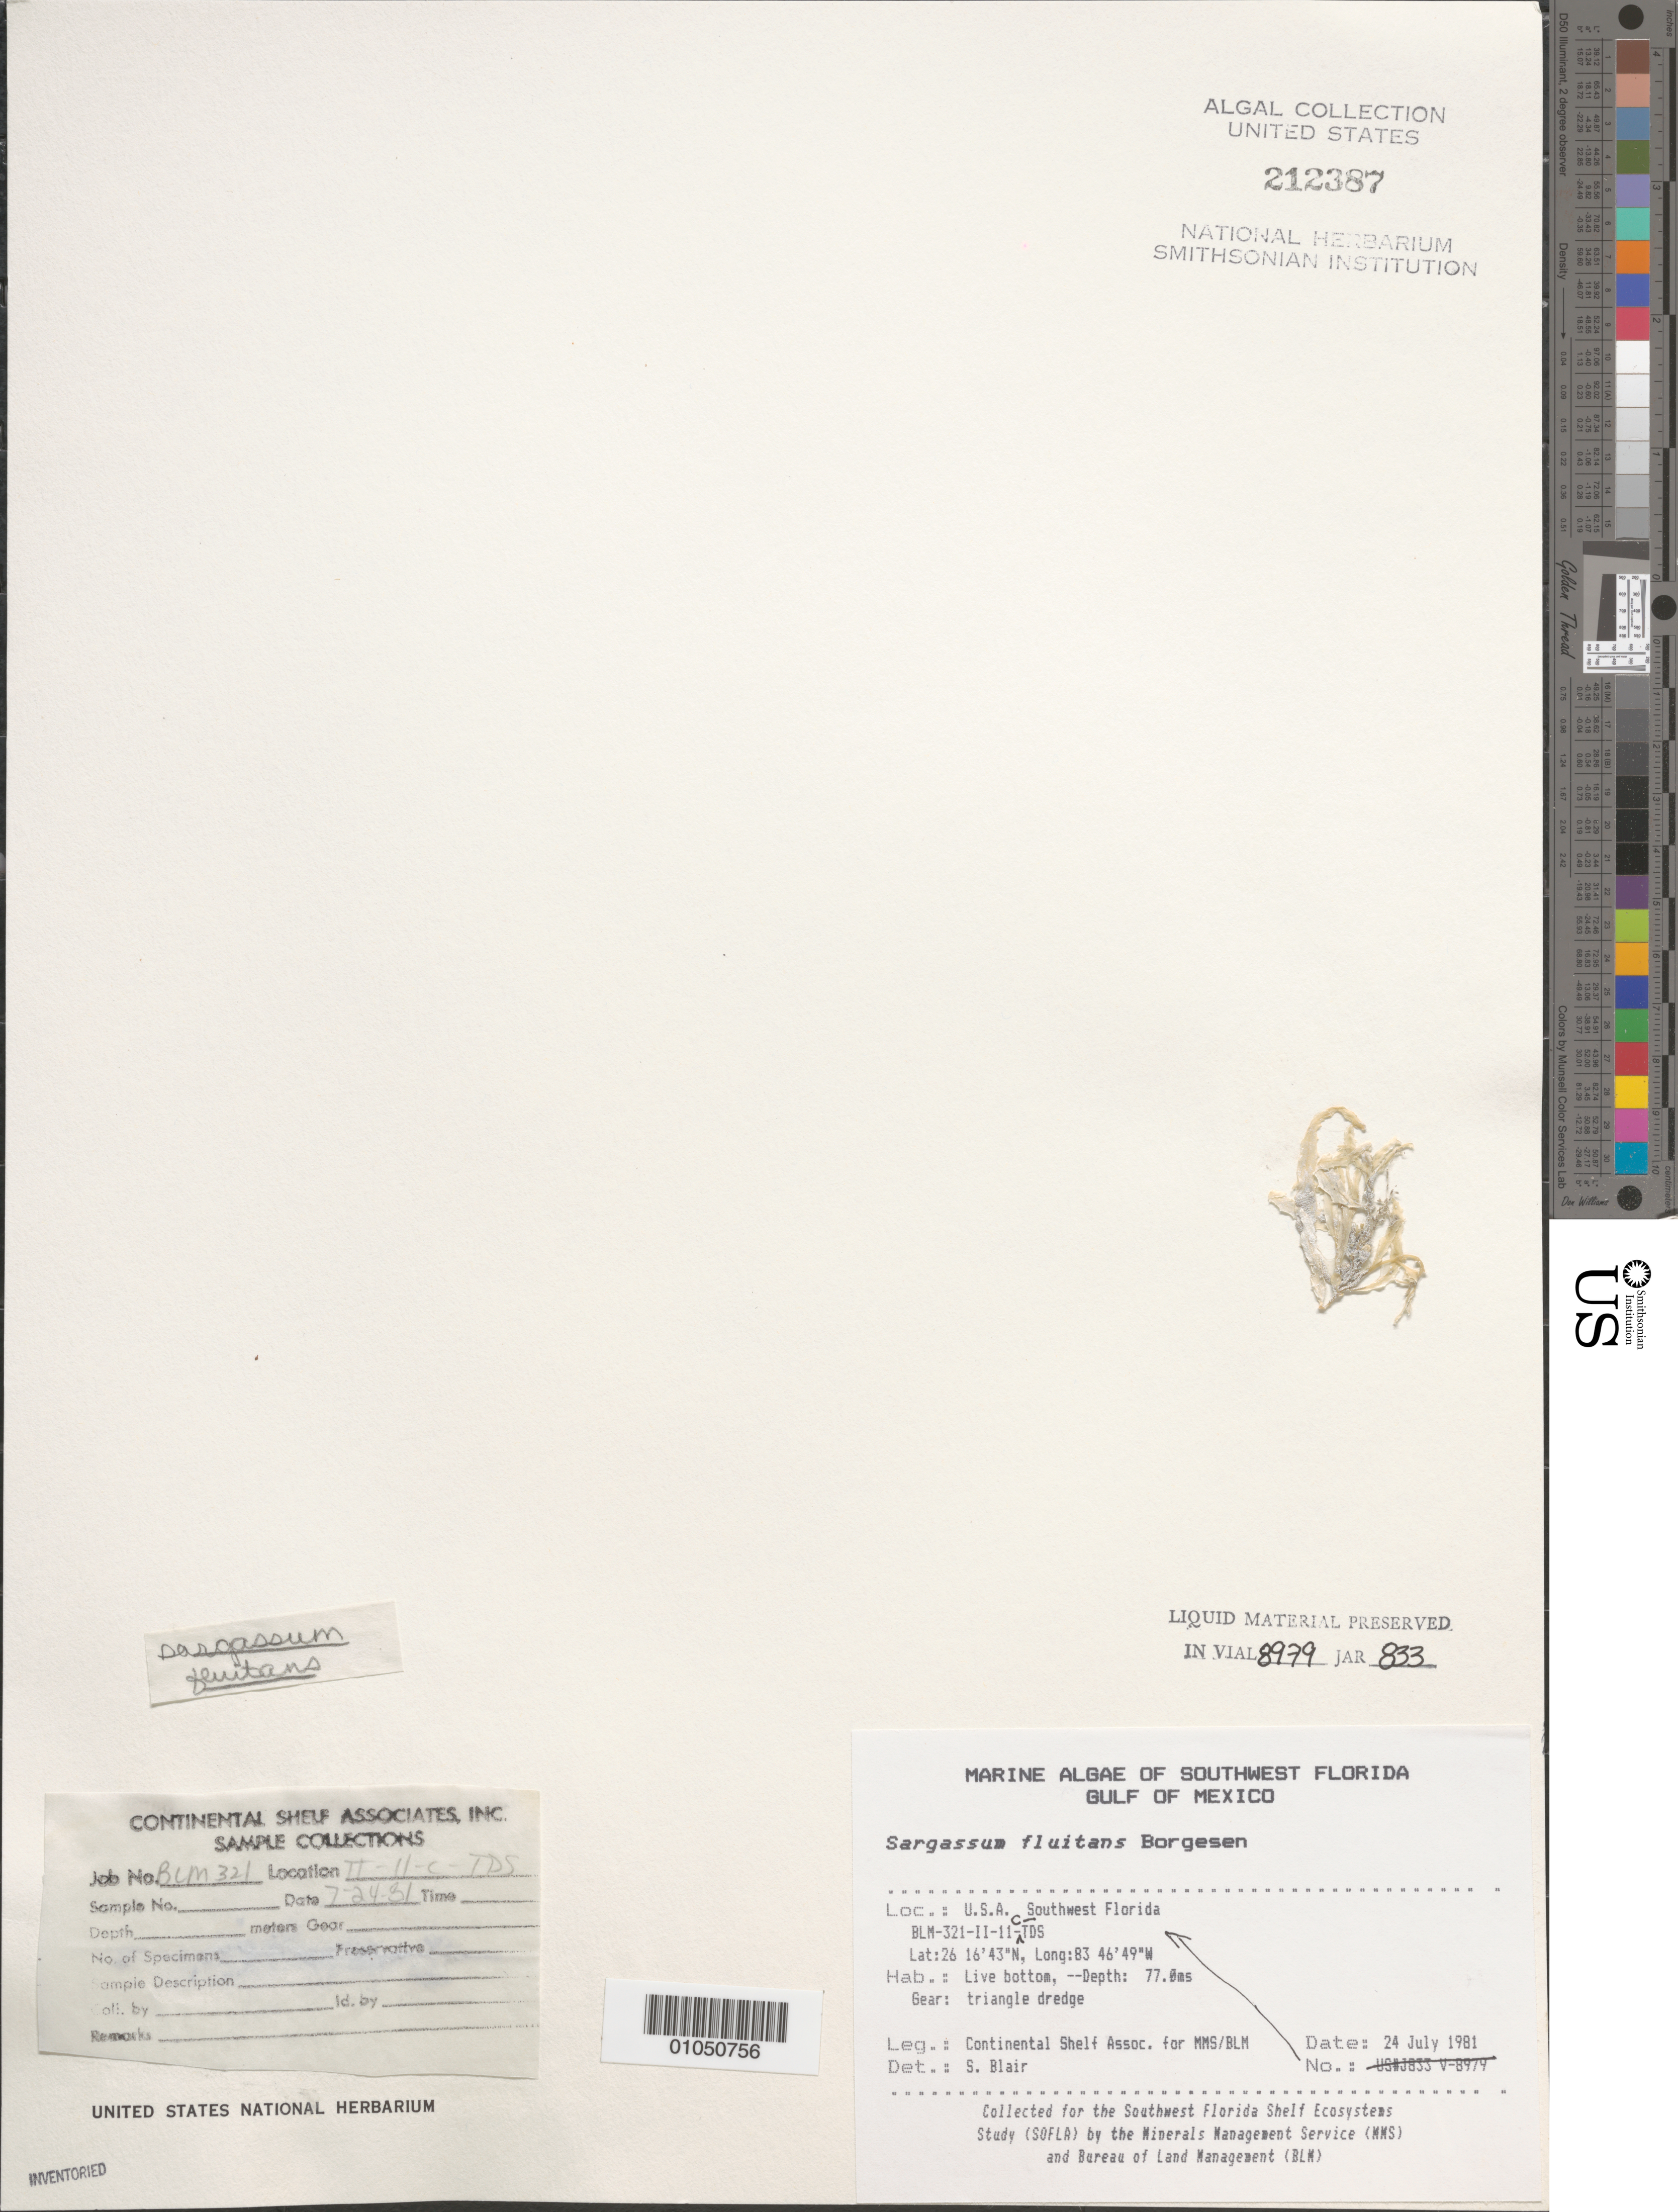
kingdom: Chromista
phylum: Ochrophyta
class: Phaeophyceae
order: Fucales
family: Sargassaceae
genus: Sargassum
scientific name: Sargassum fluitans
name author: (Børgesen) Børgesen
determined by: Blair, S. M.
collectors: Continental Shelf Associates for the MMS/BLM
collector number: BLM-321-II-11-C-TDS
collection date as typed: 24 Jul 1981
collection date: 1981-07-24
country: United States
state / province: Florida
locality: Gulf of Mexico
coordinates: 26 16'43"N, 83 46'49"W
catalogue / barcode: US 212387